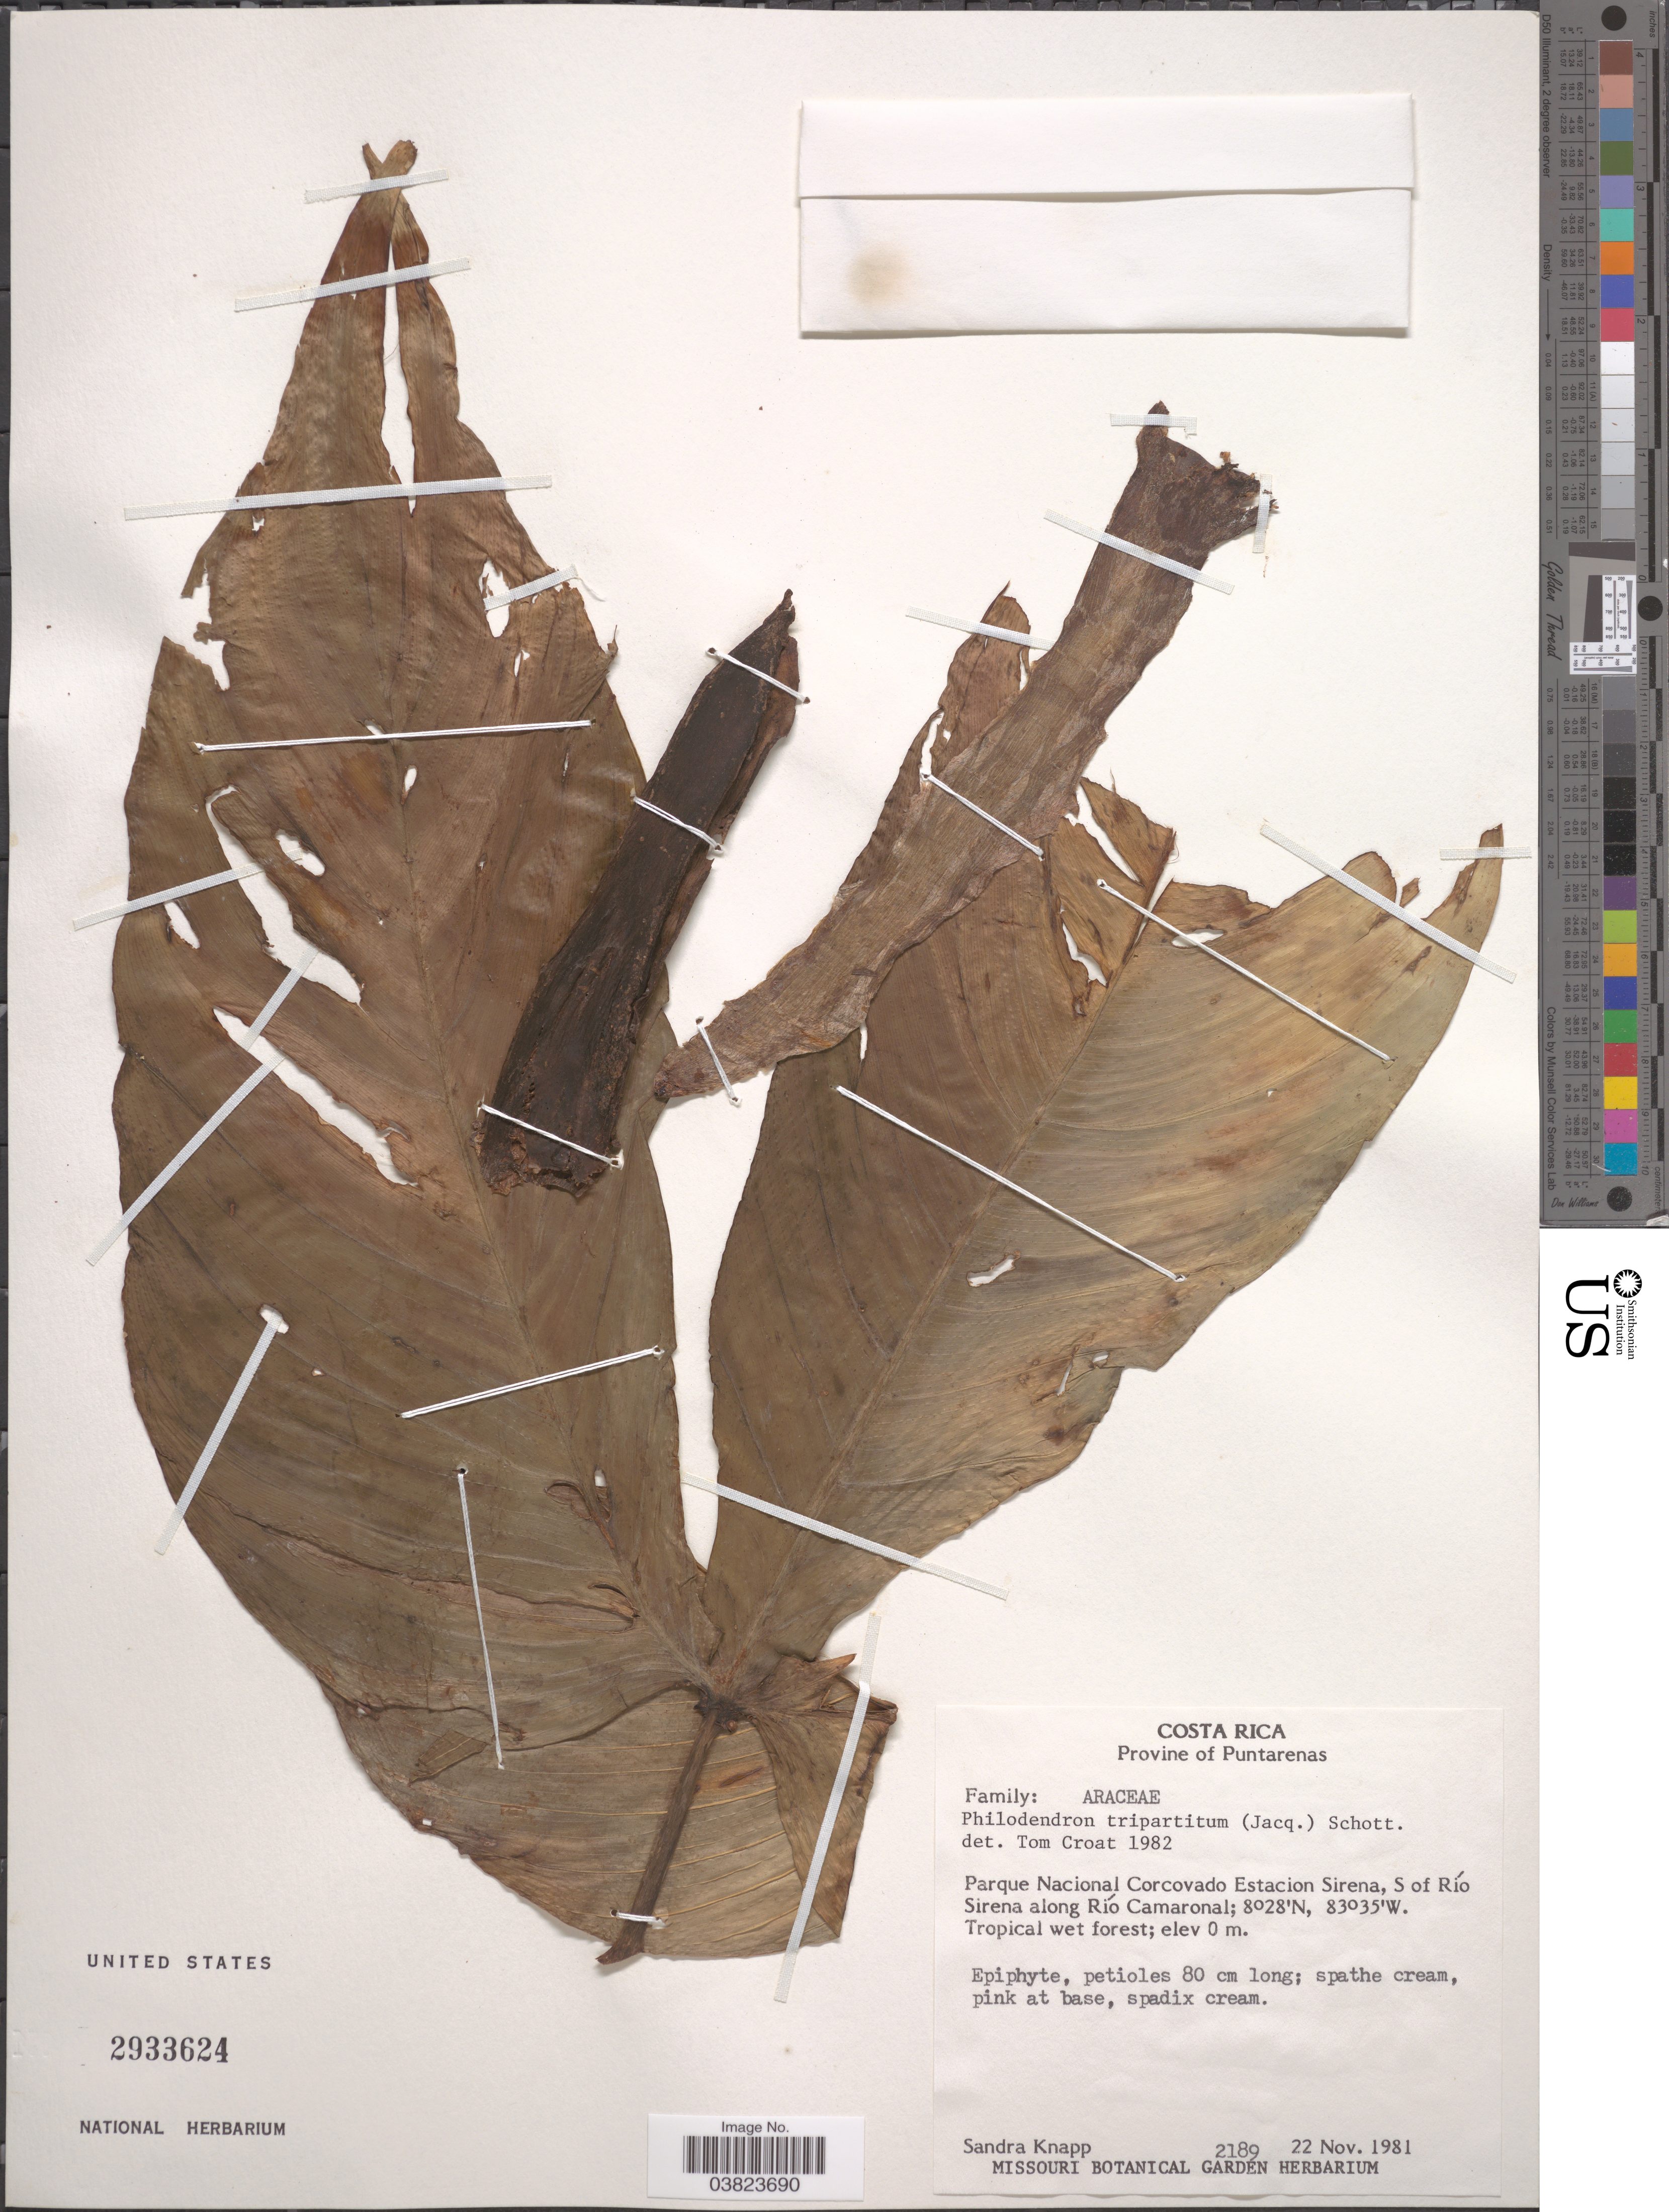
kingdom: Plantae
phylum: Tracheophyta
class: Liliopsida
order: Alismatales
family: Araceae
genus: Philodendron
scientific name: Philodendron tripartitum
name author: (Jacq.) Schott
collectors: S. Knapp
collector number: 2189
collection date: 1981-11-22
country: Costa Rica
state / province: Puntarenas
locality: Parque Nacional Corcovado Estacion Sirena, S of río Sirena along Río Camaronal.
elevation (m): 0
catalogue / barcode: US 2933624